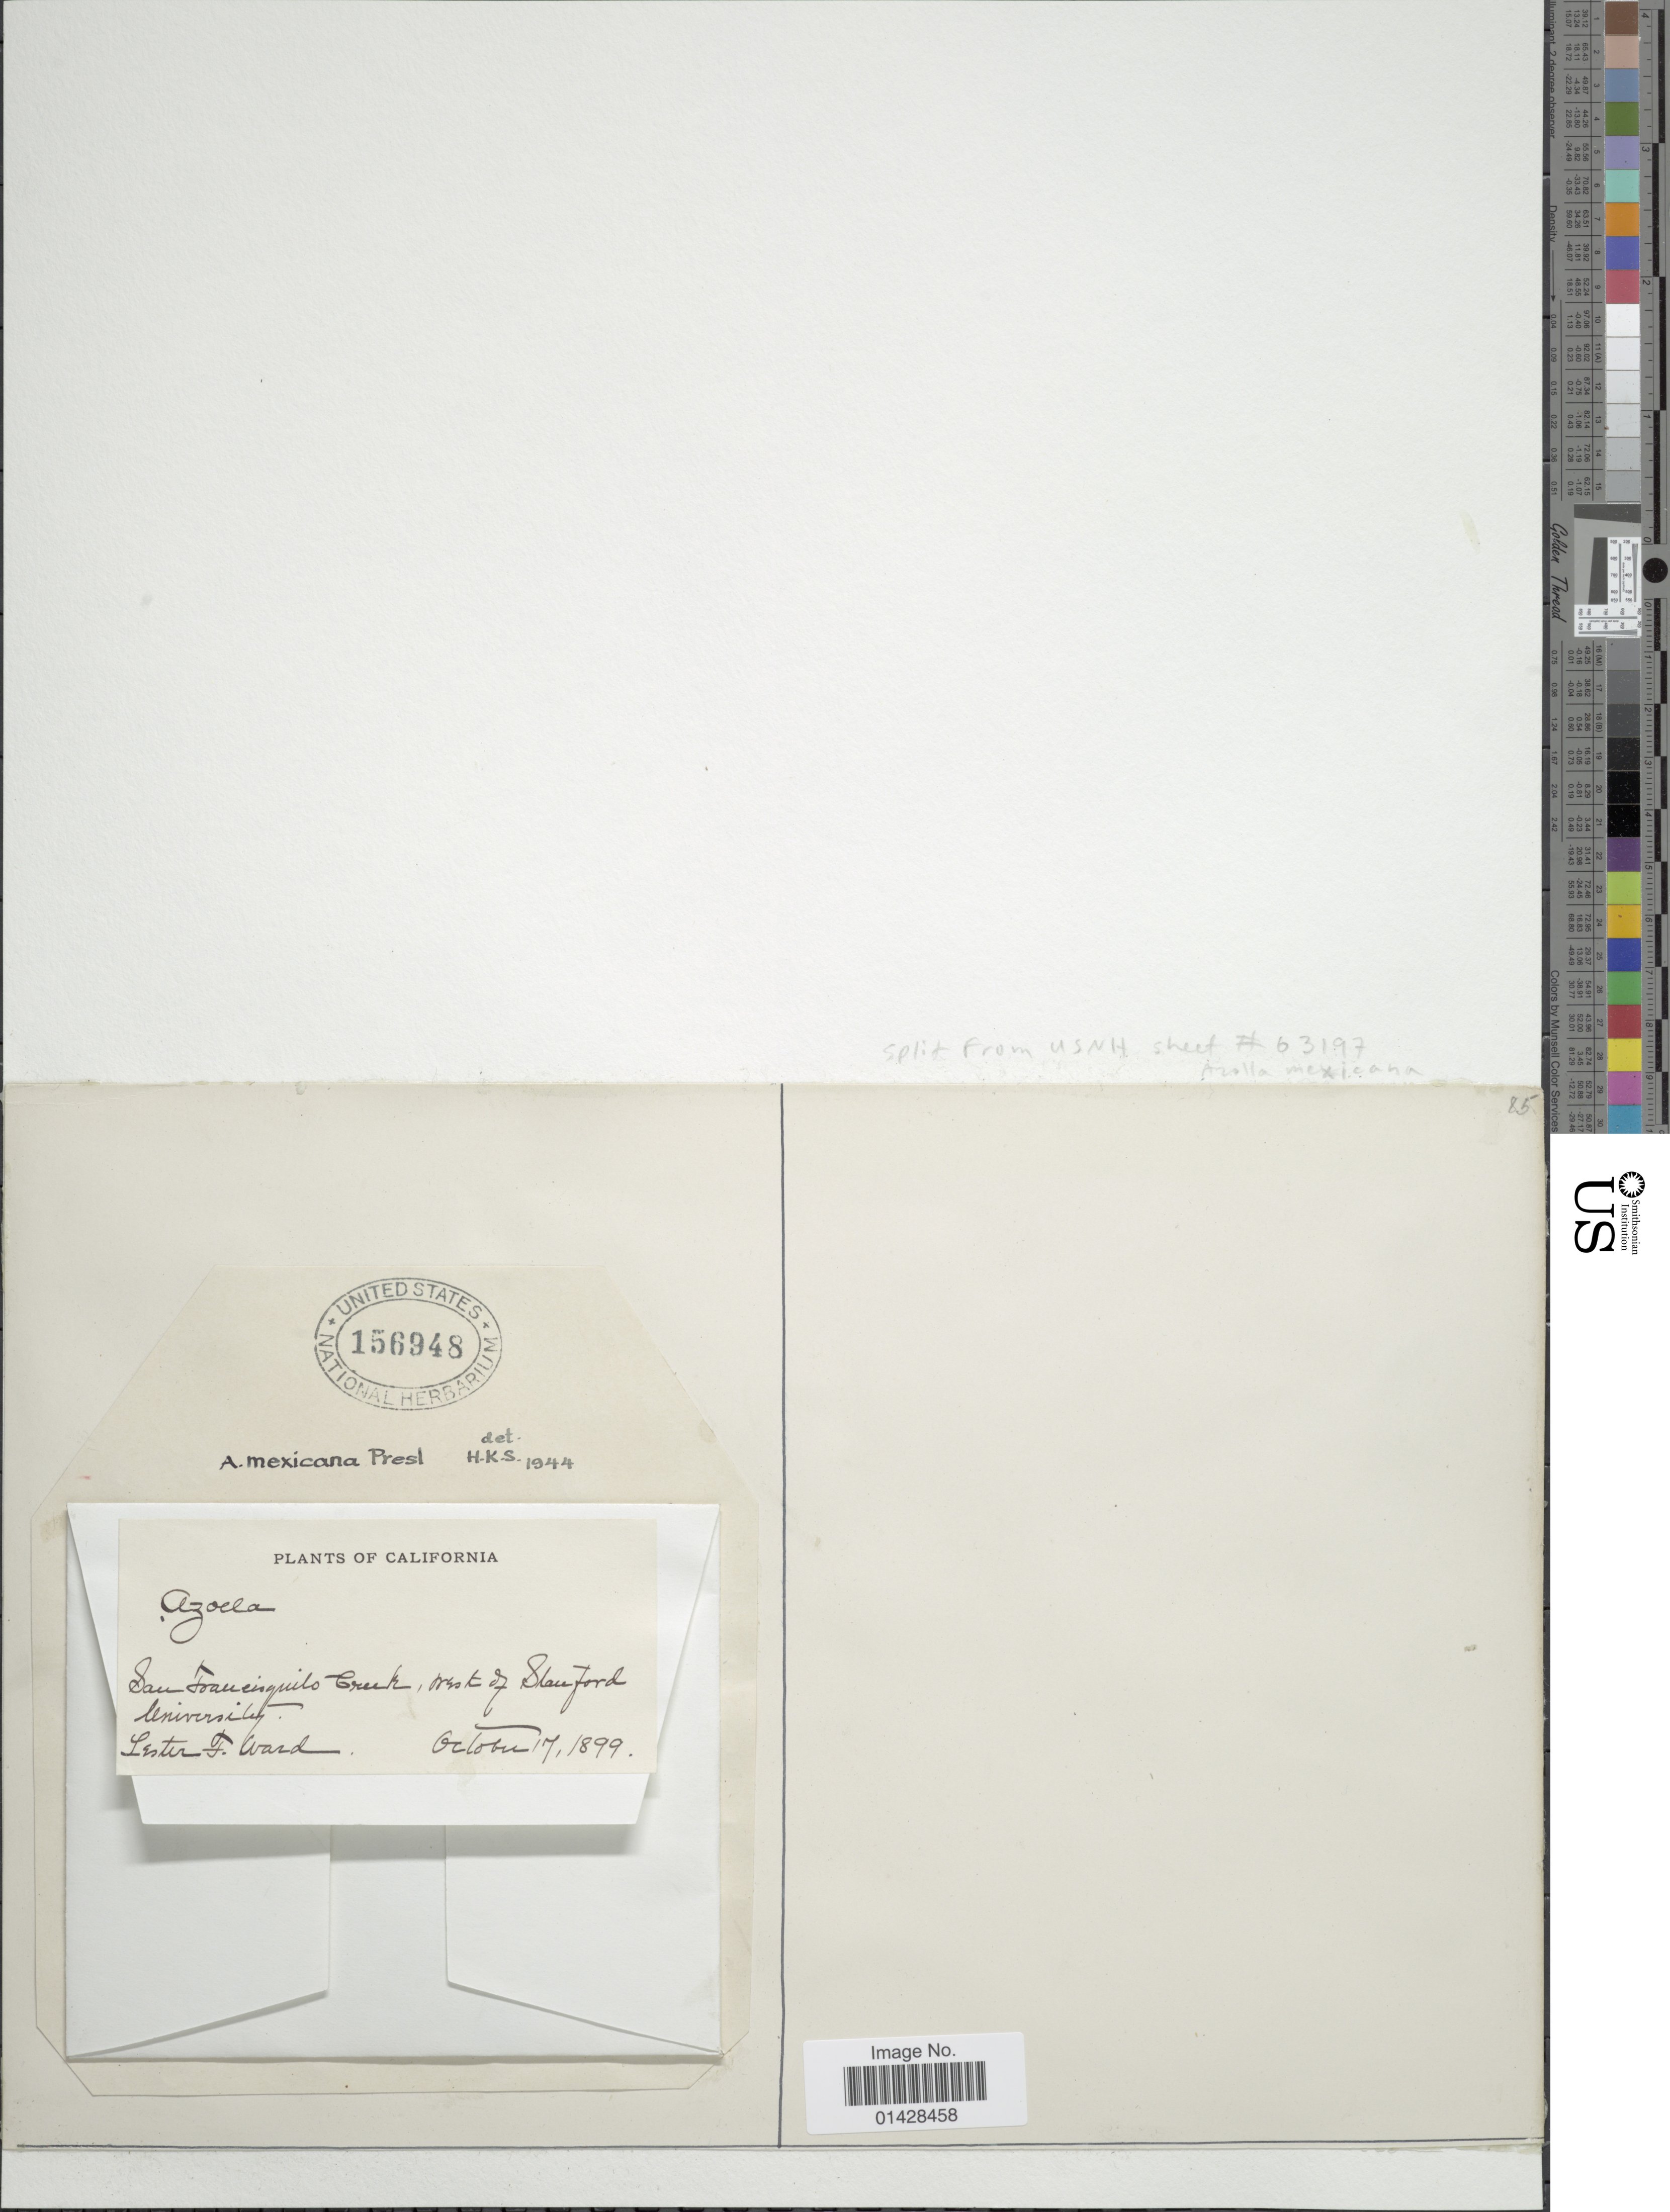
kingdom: Plantae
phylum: Tracheophyta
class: Polypodiopsida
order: Salviniales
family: Salviniaceae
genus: Azolla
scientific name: Azolla mexicana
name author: C. Presl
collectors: L. F. Ward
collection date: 1899-10-17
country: United States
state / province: California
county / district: Santa Clara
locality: San Francisquito Creek, west of Stanford University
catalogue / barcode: US 156948